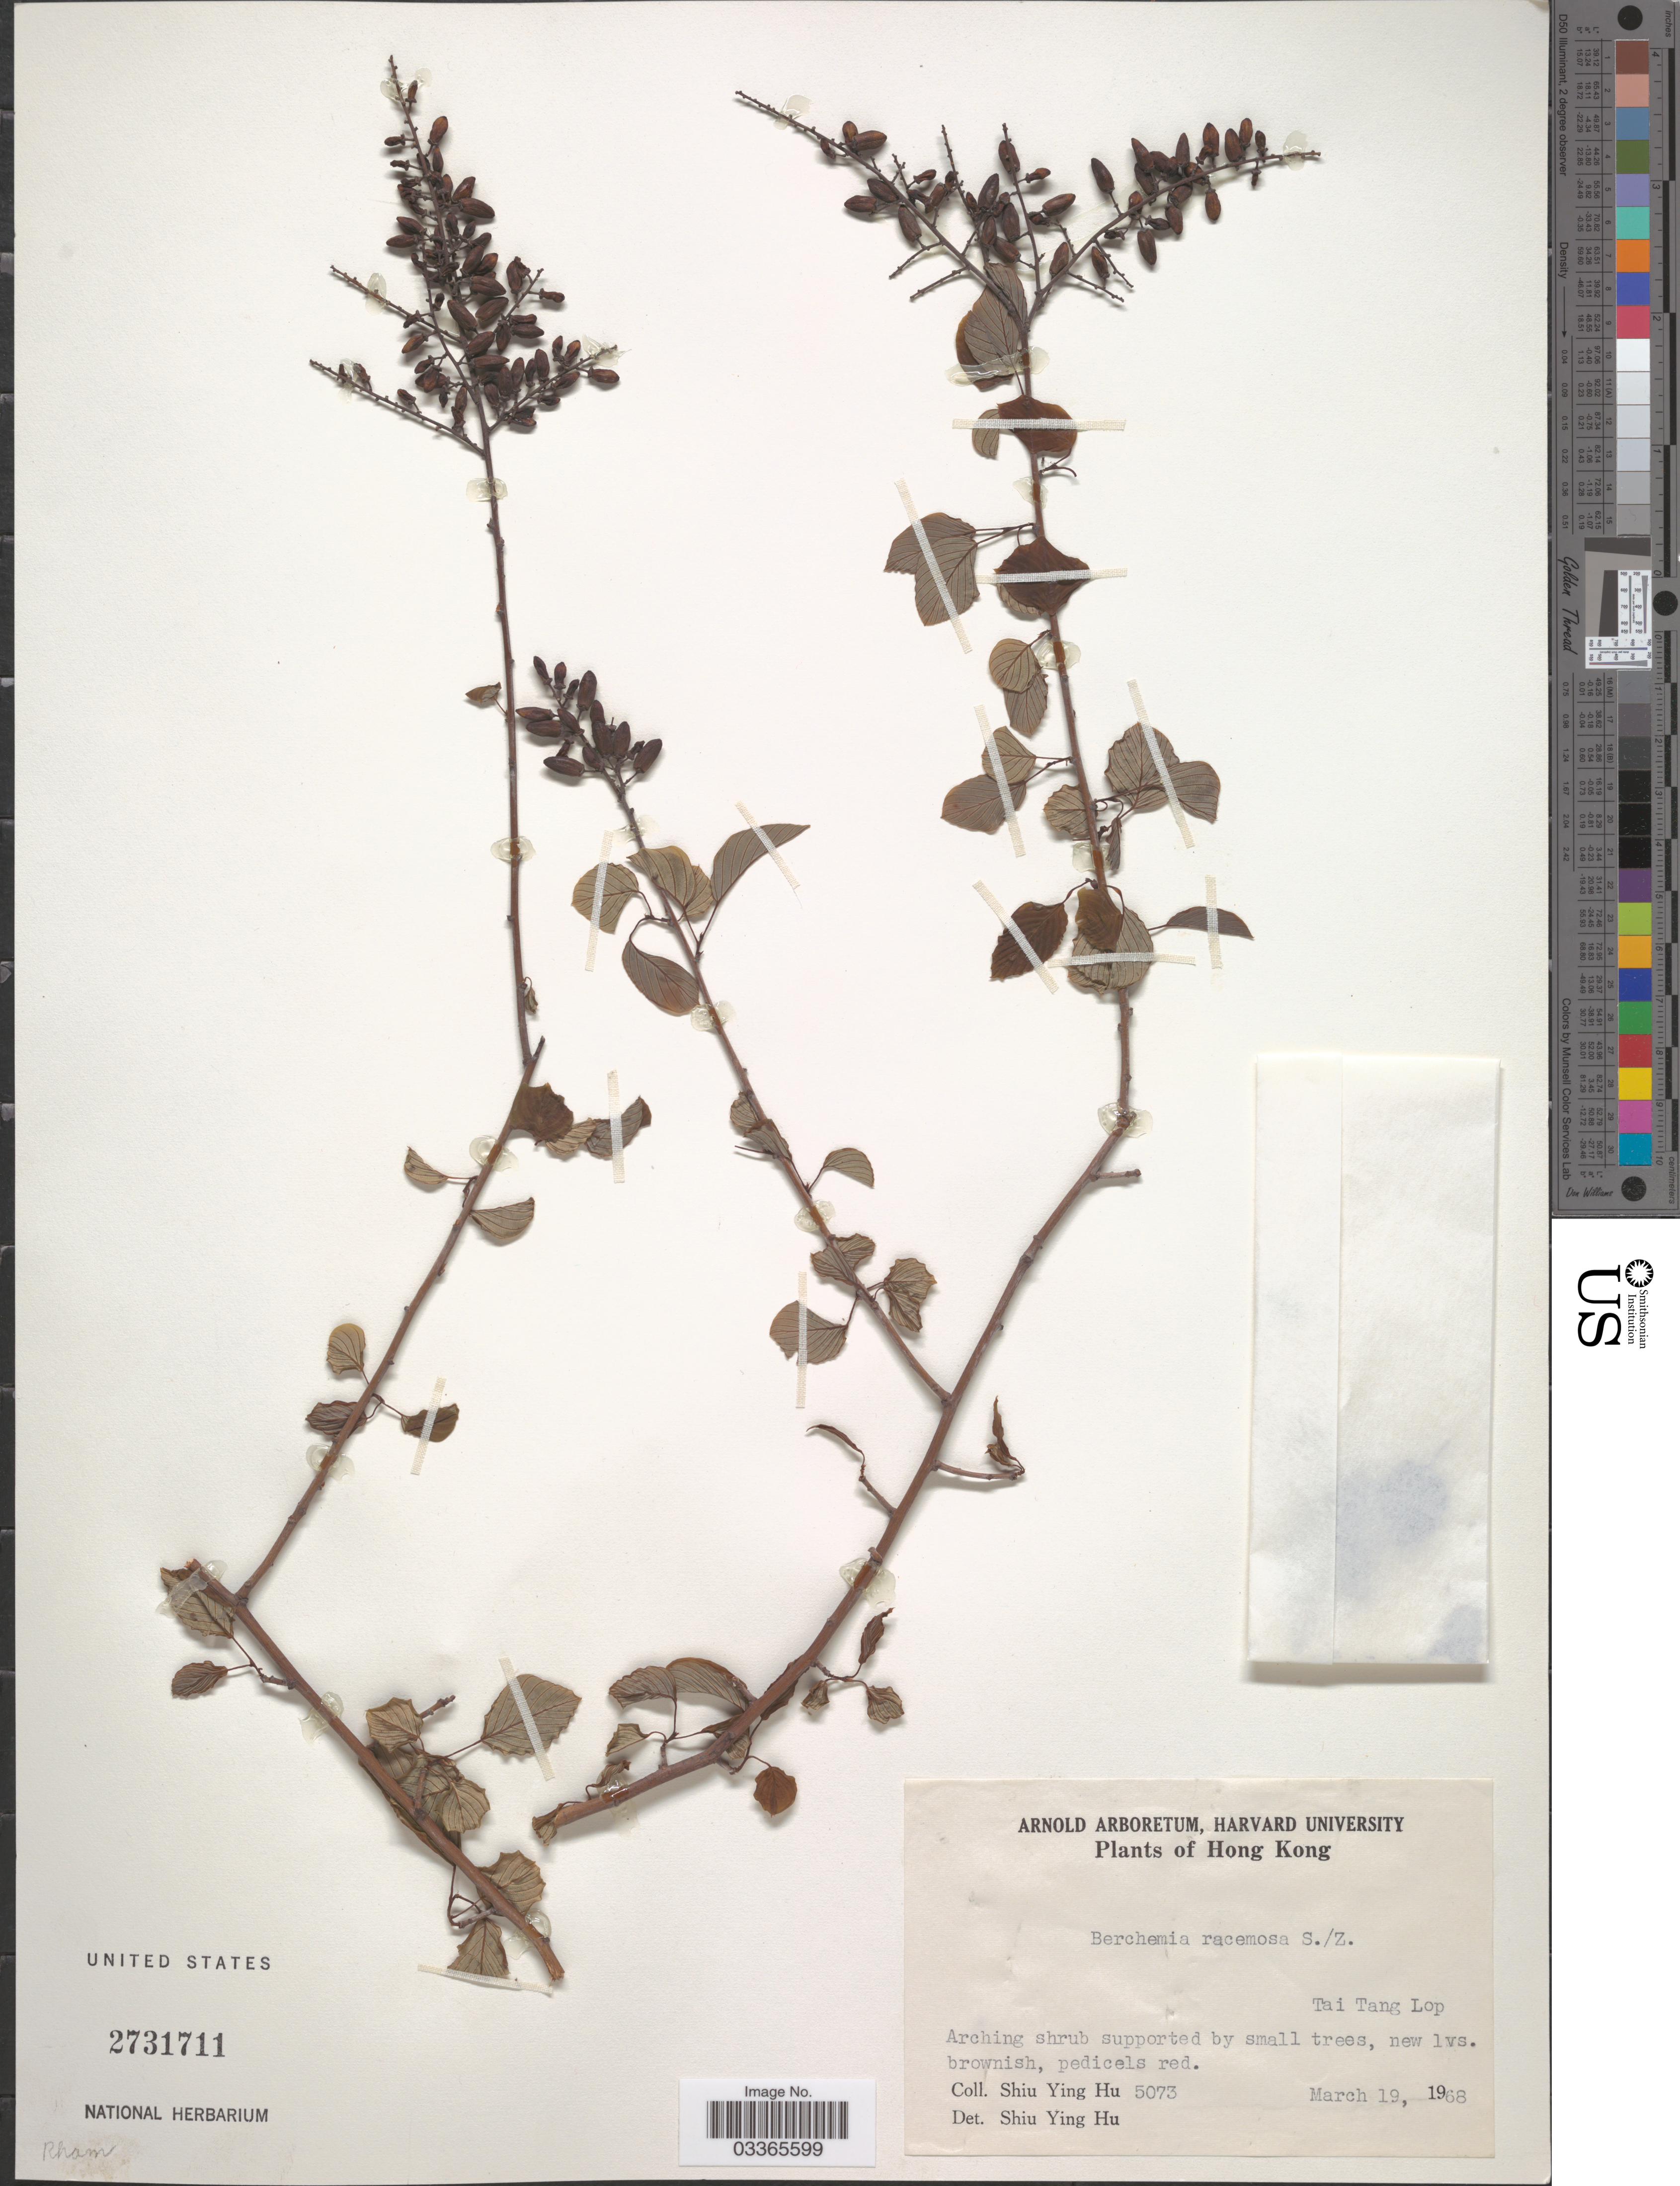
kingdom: Plantae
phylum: Tracheophyta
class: Magnoliopsida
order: Rosales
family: Rhamnaceae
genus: Berchemia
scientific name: Berchemia racemosa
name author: Siebold & Zucc.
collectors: S. Y. Hu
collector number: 5073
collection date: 1968-03-19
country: China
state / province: Hong Kong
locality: Tai Tang Lop.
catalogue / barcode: US 2731711